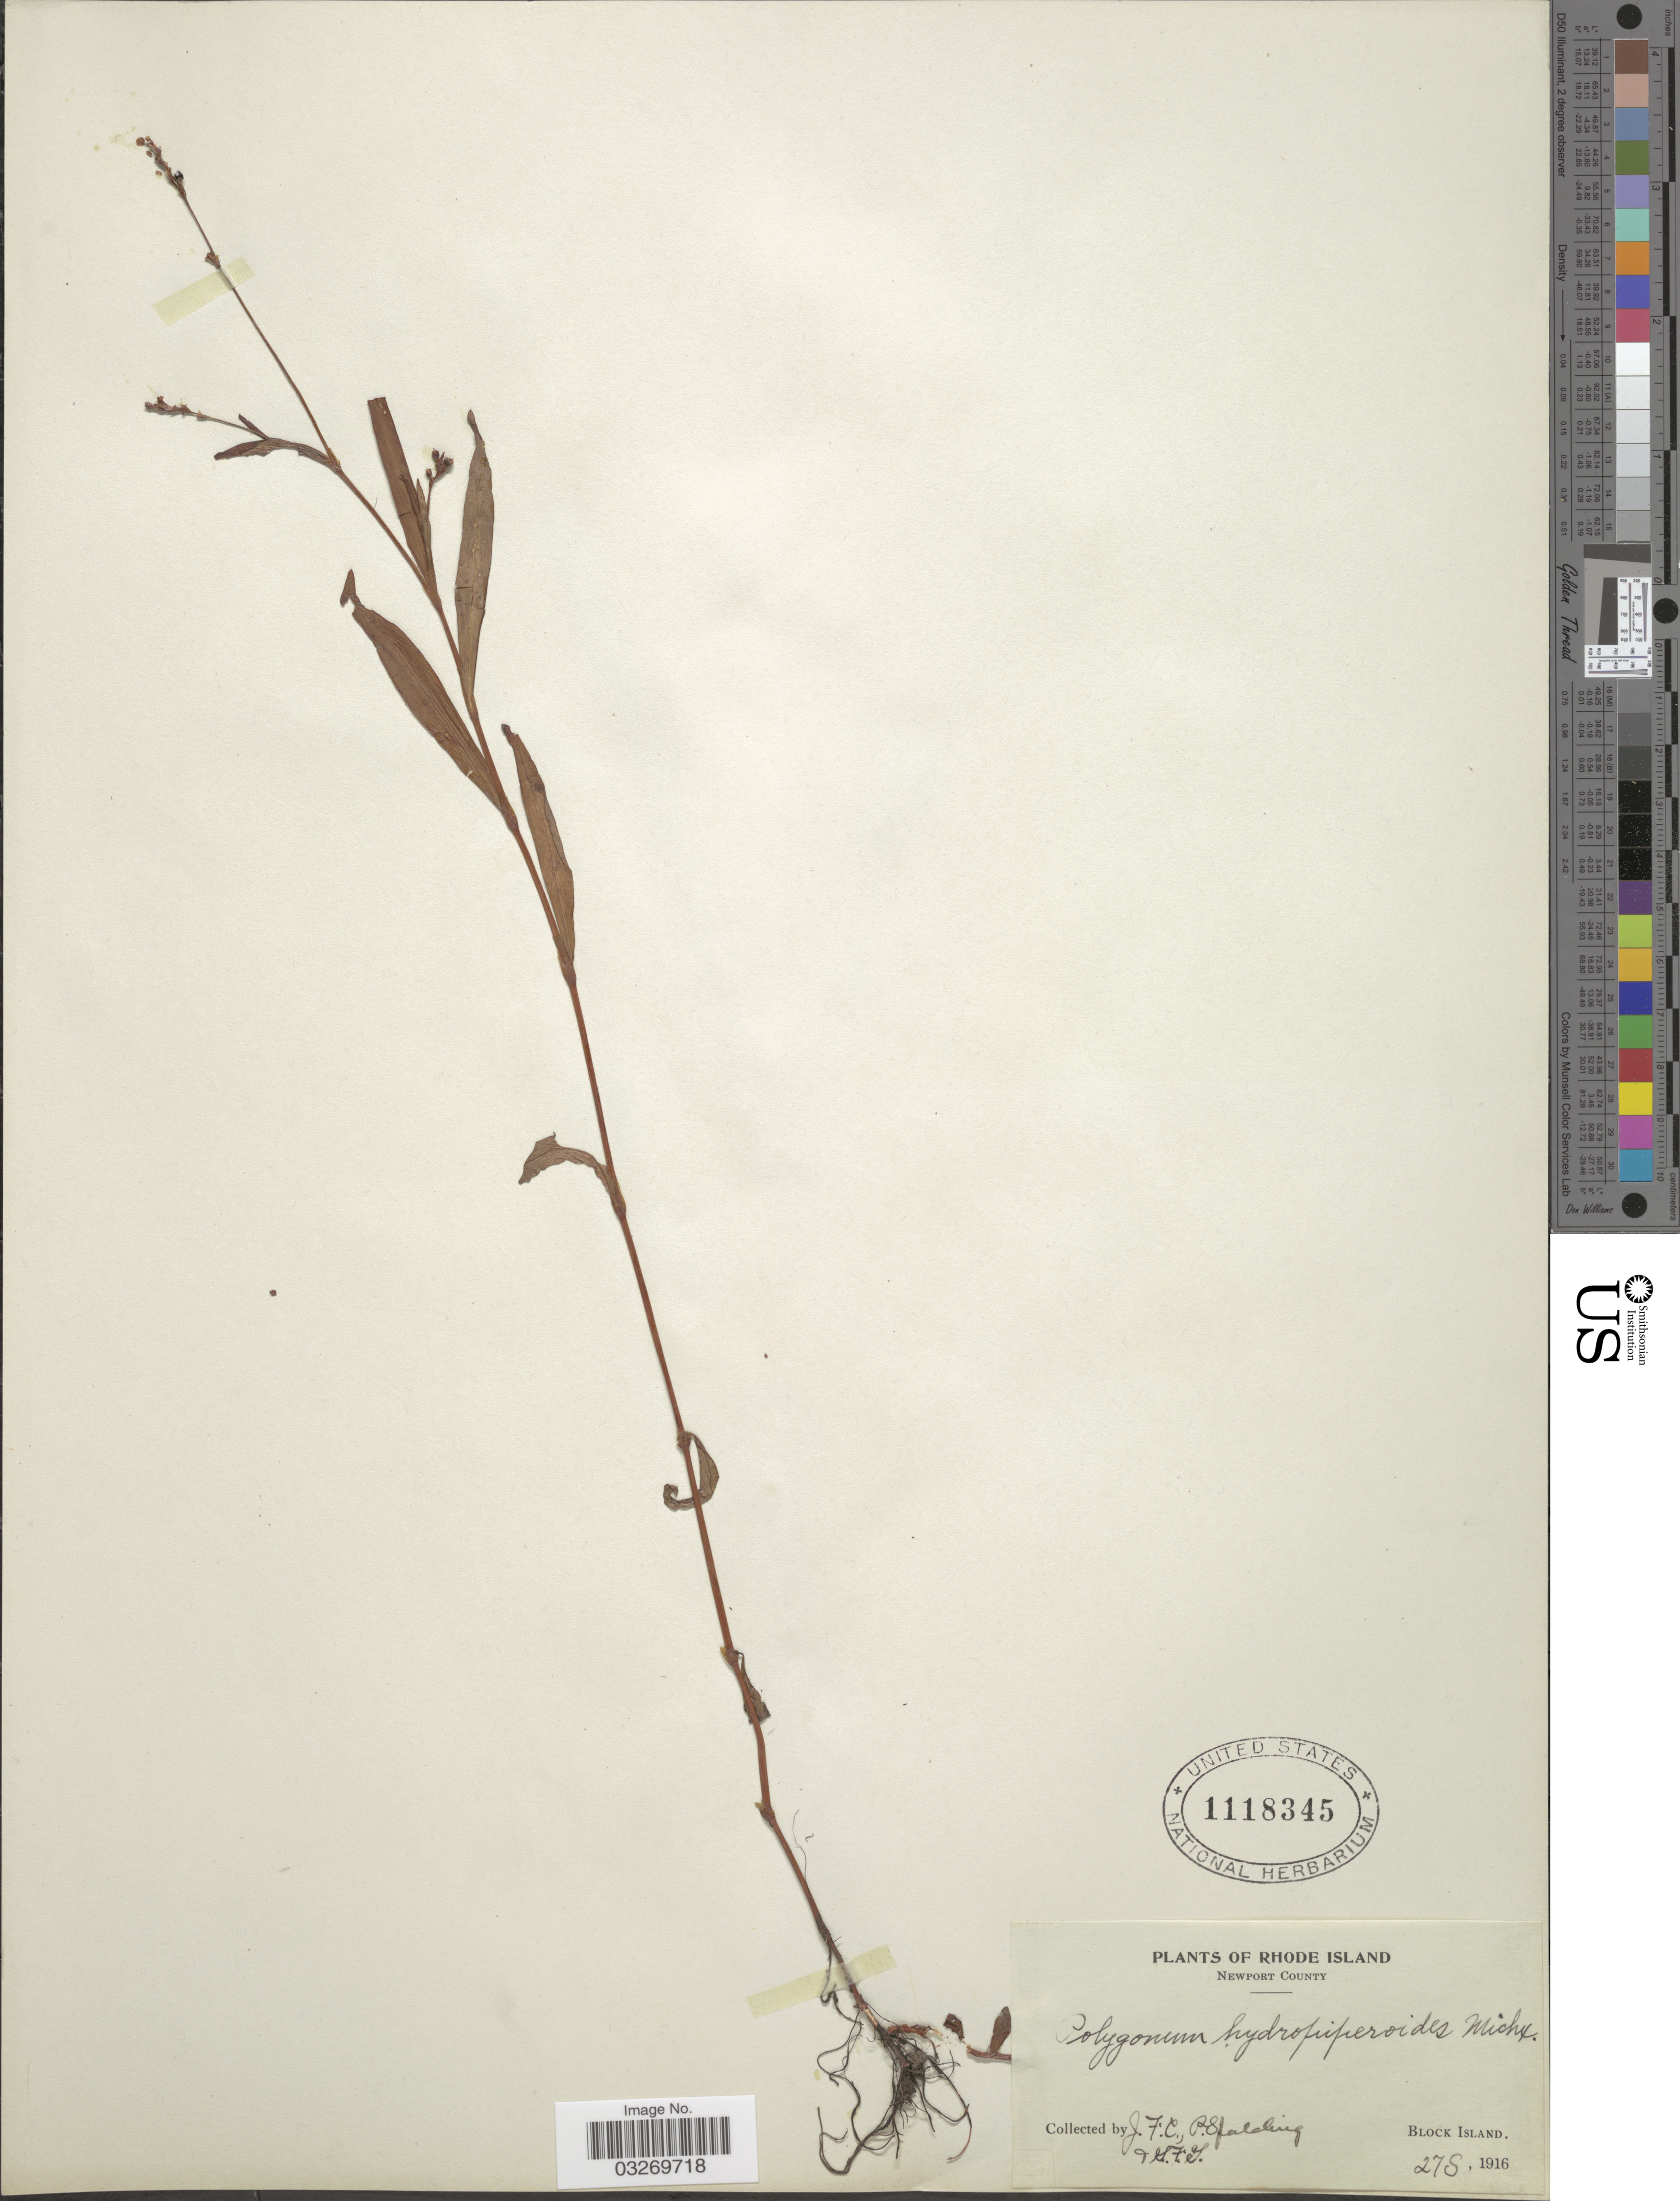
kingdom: Plantae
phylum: Tracheophyta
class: Magnoliopsida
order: Caryophyllales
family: Polygonaceae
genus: Persicaria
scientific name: Persicaria hydropiperoides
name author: (Michx.) Small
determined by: Atha, D. E.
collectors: J. Collins, P. S. & G. F. G.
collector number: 279*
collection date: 1916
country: United States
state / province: Rhode Island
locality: Newport County. Block Island.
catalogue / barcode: US 1118345